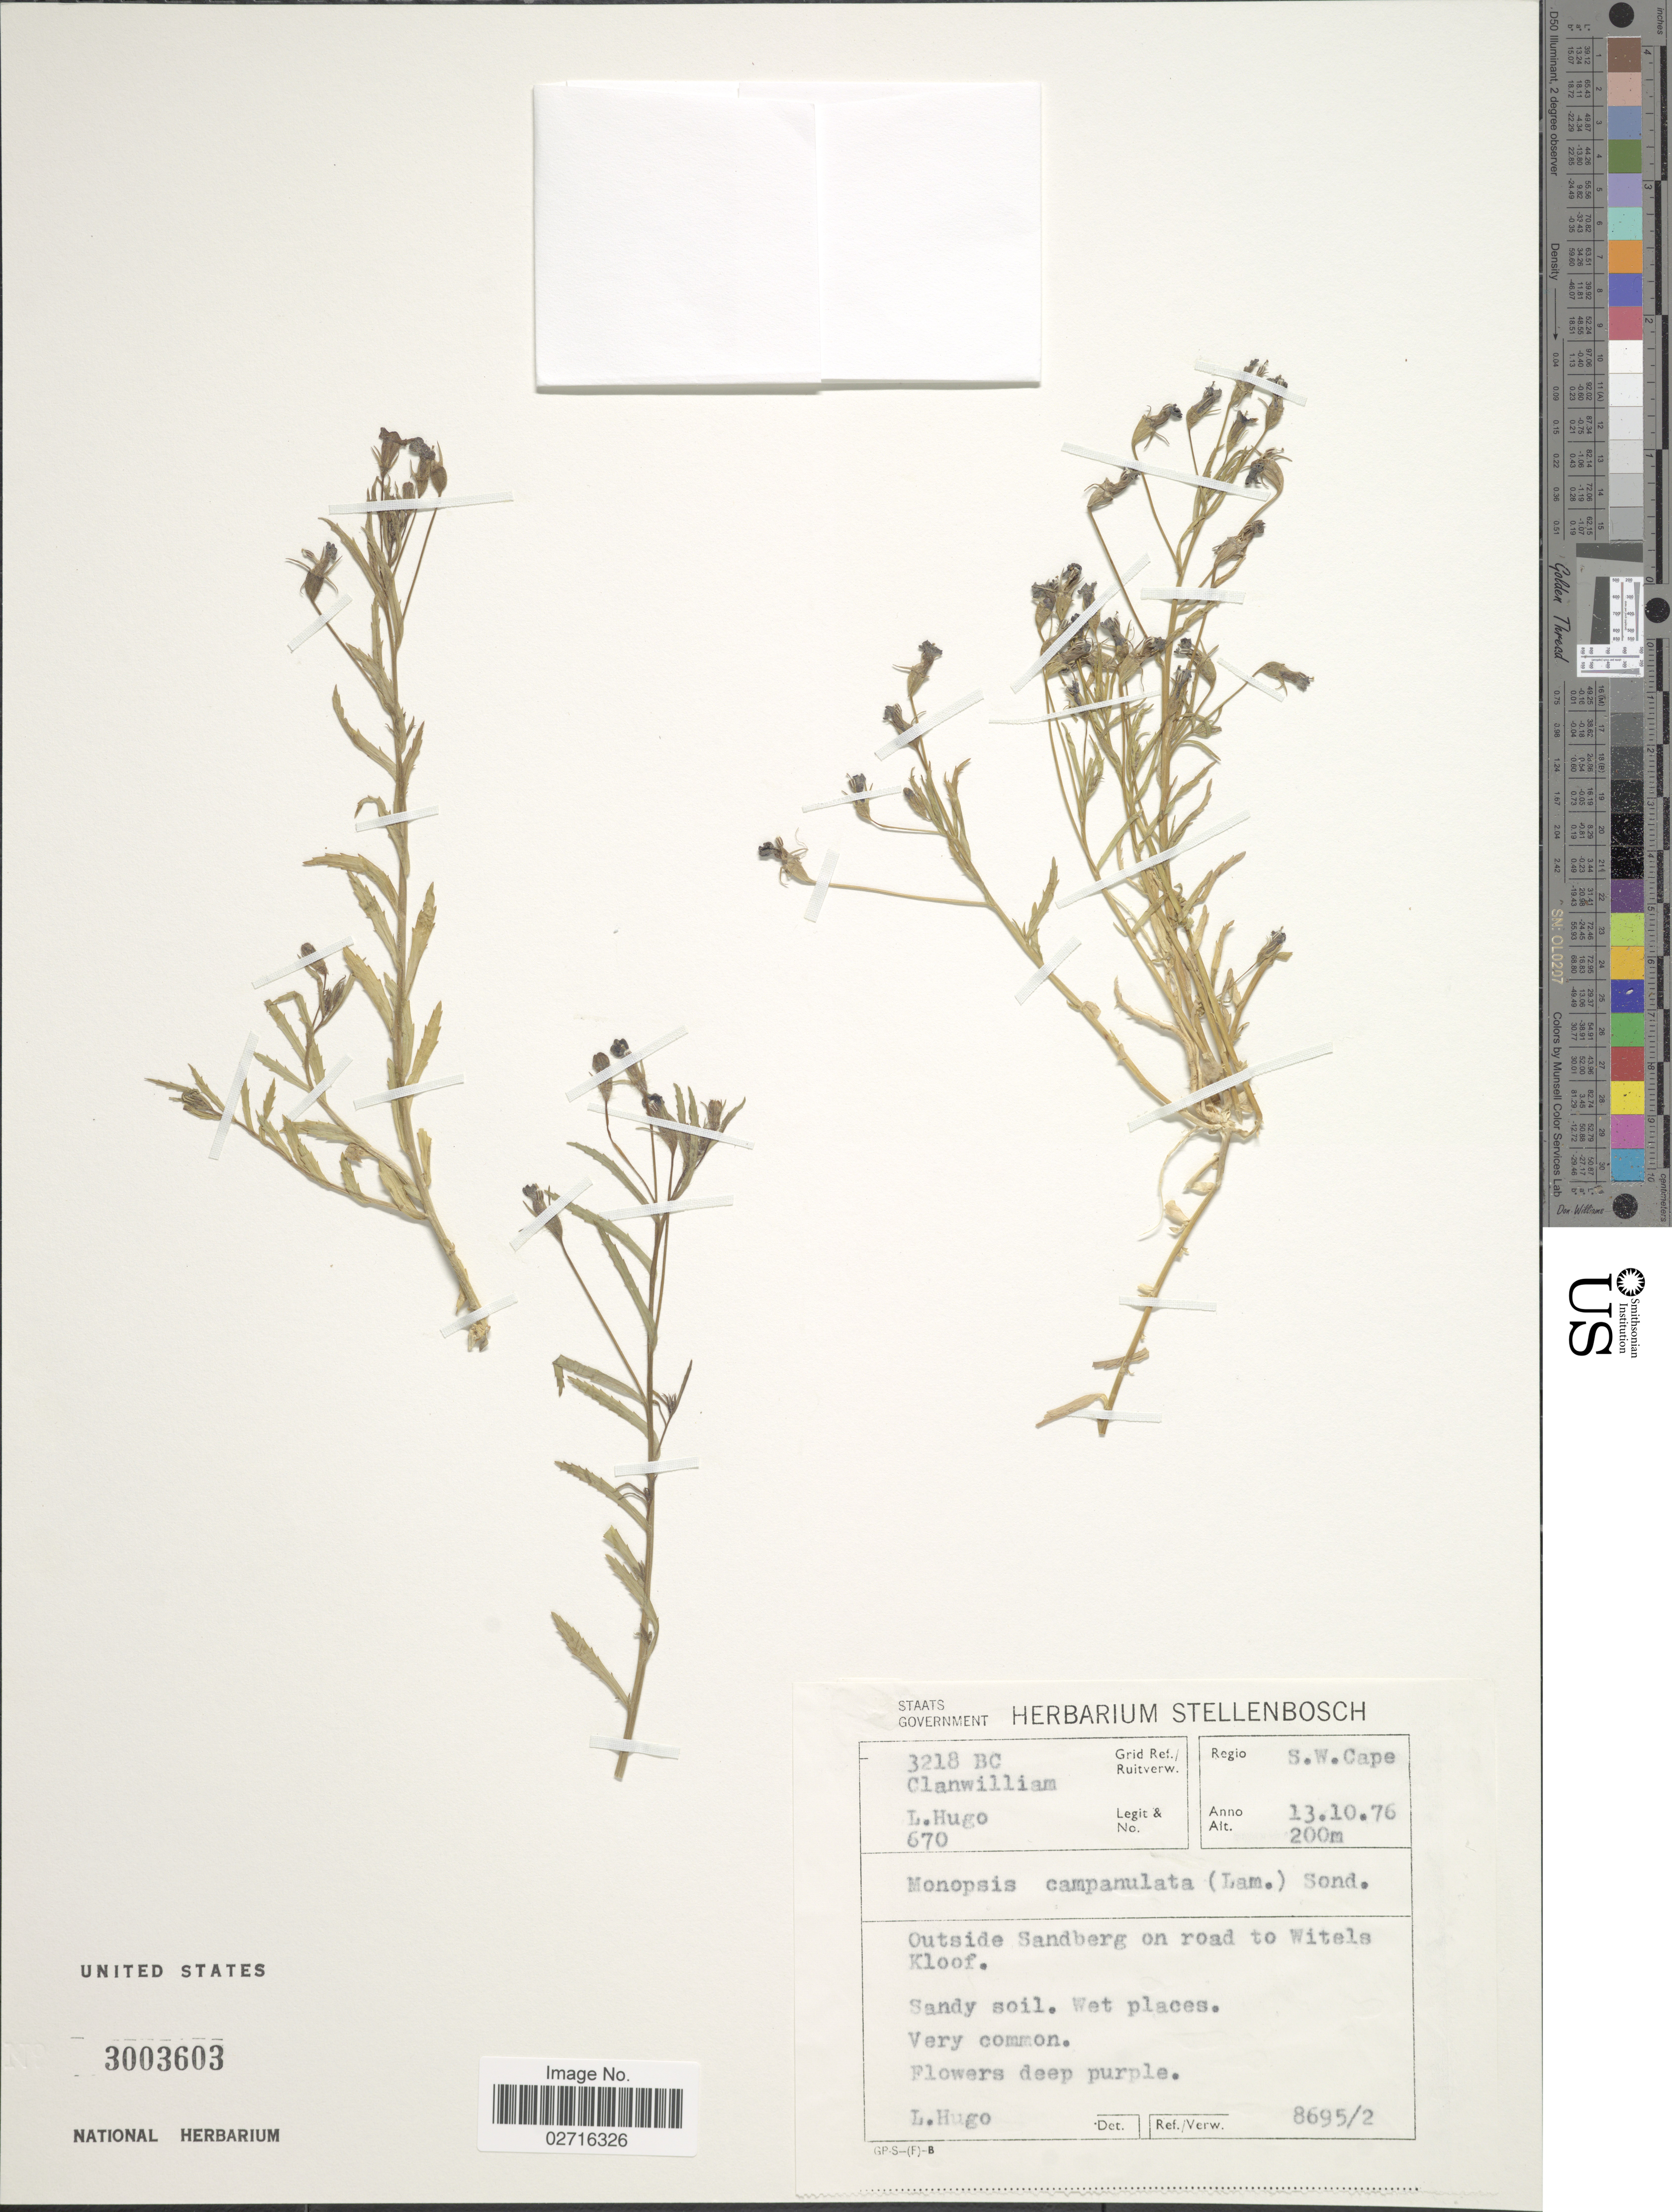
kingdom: Plantae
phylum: Tracheophyta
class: Magnoliopsida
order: Asterales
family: Campanulaceae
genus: Monopsis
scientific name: Monopsis campanulata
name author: (Lam.) Sond.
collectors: L. Hugo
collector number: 670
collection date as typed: Transcribed d/m/y: 13/10/76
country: South Africa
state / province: Western Cape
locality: Regio S.W. Cape, Outside Sandberg on road to Wiltelskloof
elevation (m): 200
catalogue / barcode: US 3003603